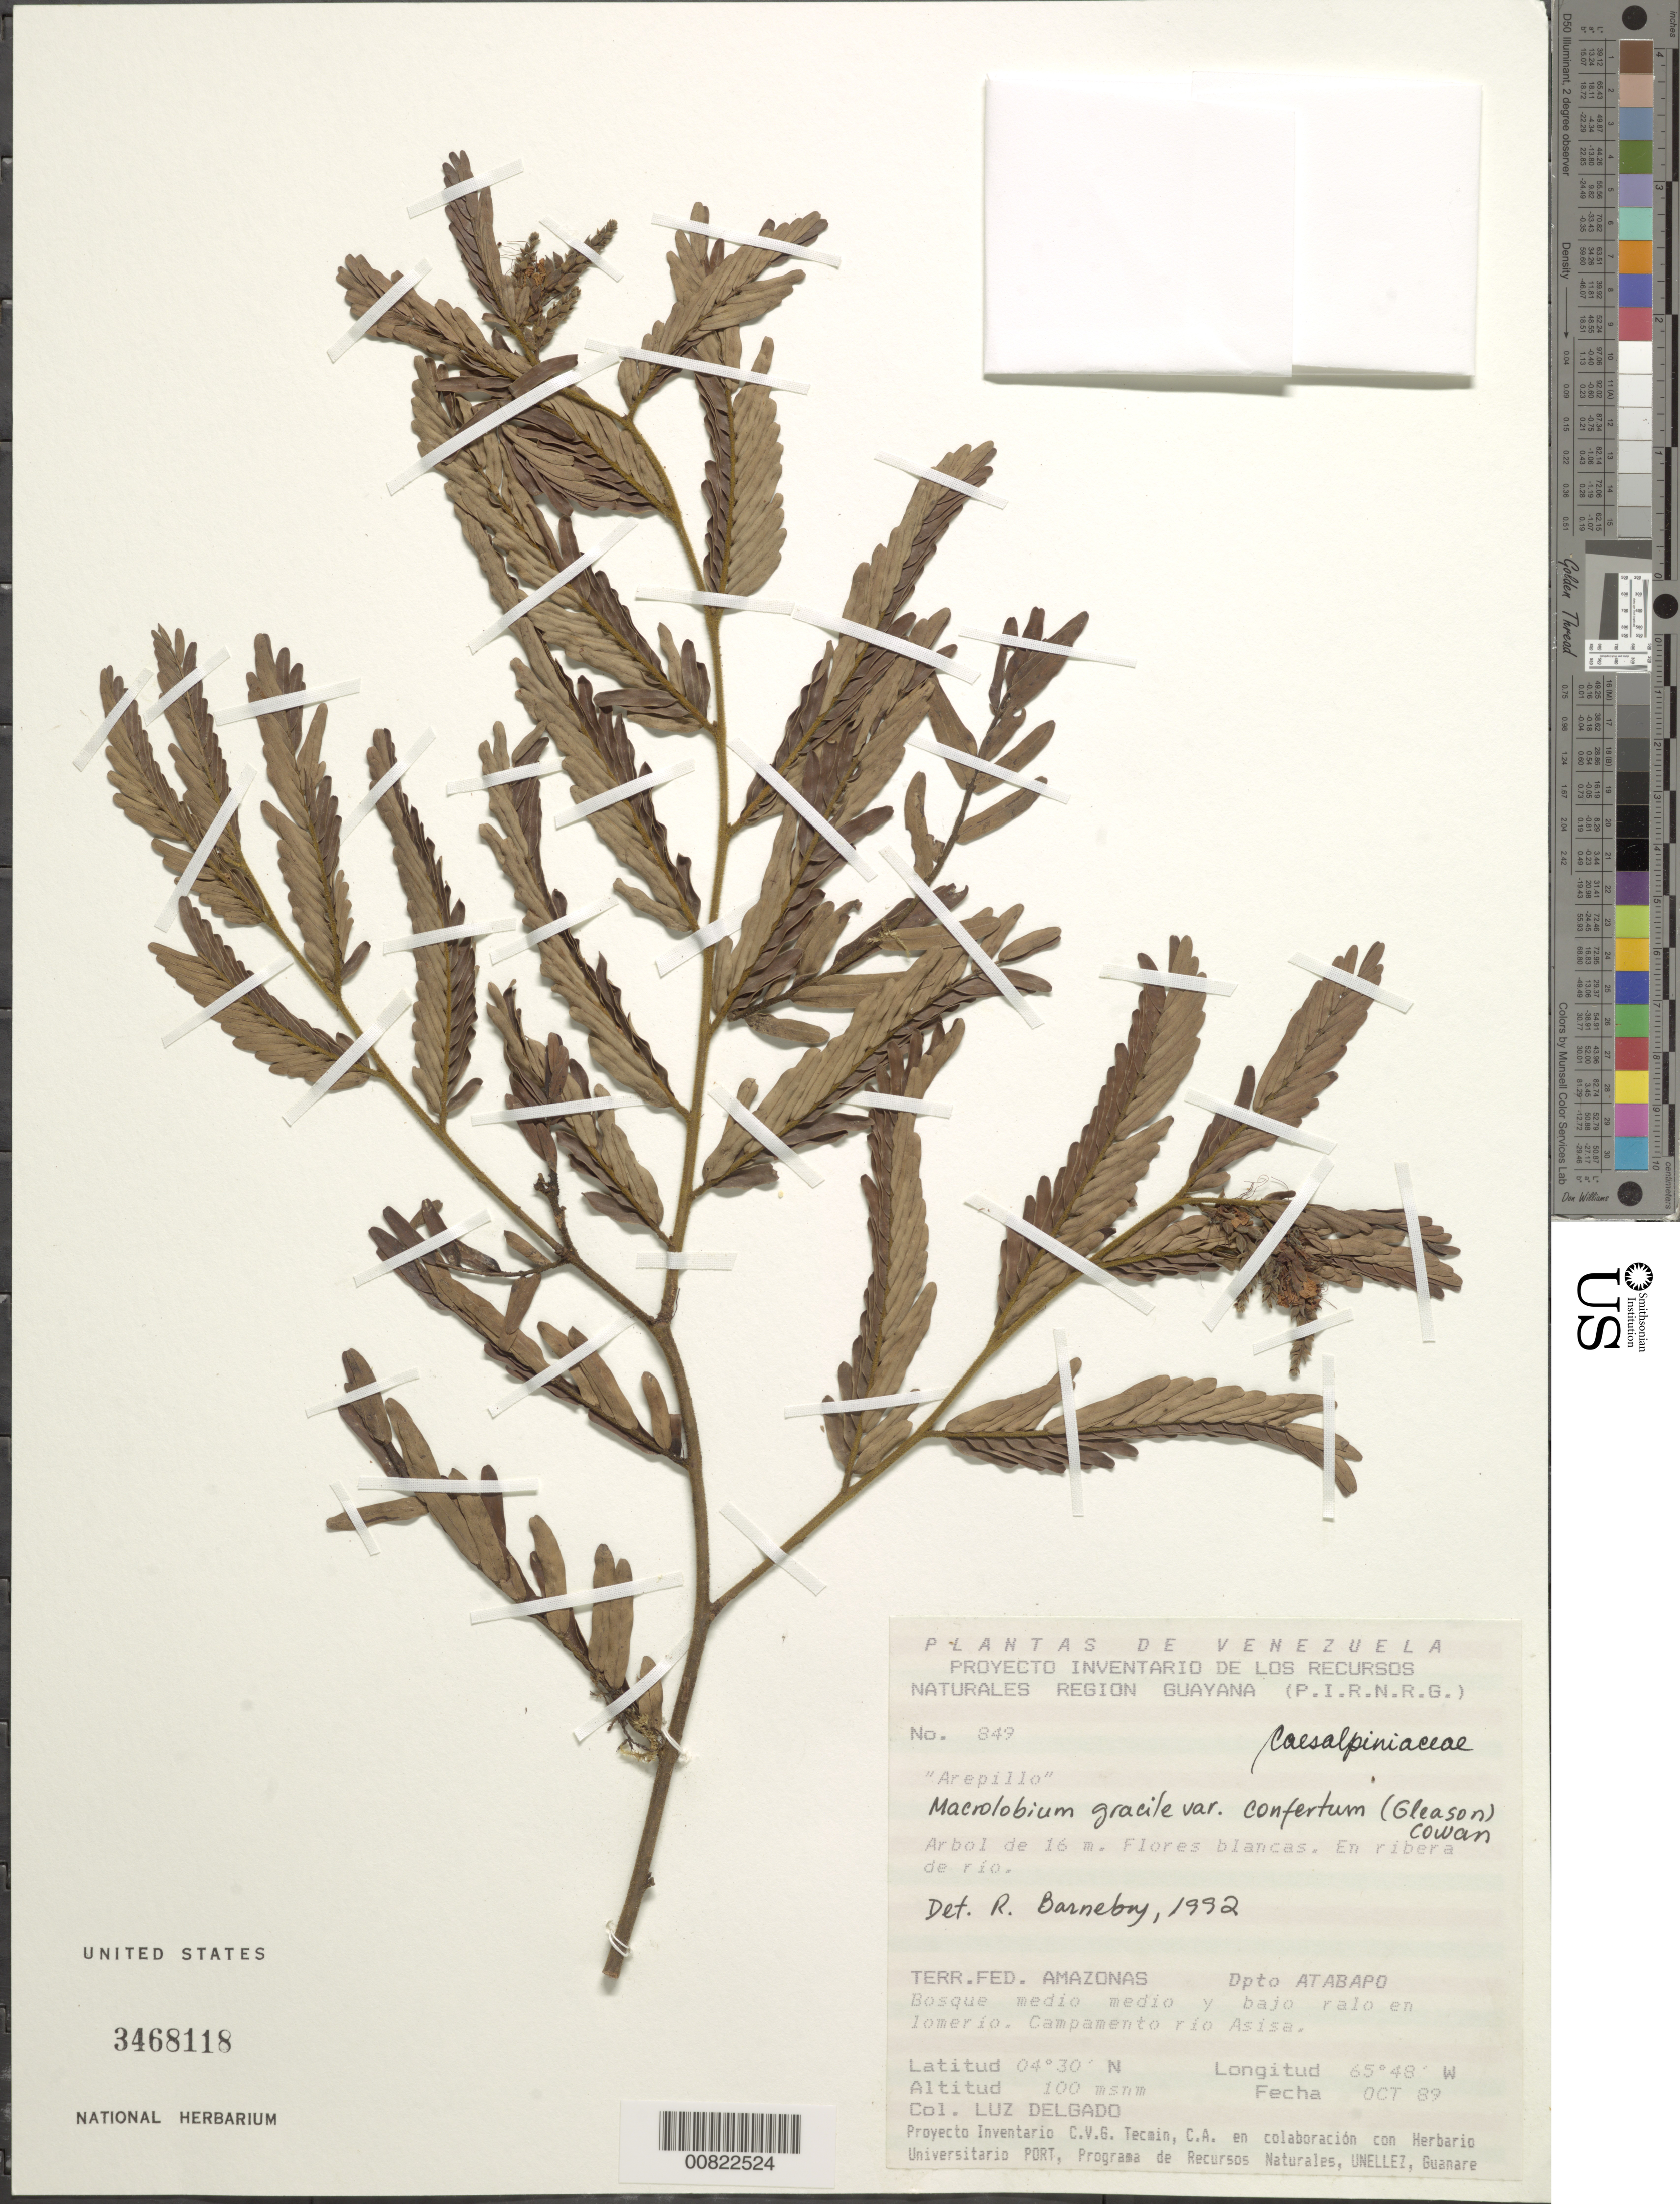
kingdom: Plantae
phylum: Tracheophyta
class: Magnoliopsida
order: Fabales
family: Fabaceae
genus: Macrolobium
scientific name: Macrolobium gracile var. confertum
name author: (Gleason) R.S. Cowan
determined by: Barneby, Rupert C., (NY)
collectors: L. Delgado V.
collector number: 849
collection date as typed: Oct-89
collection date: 1989-10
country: Venezuela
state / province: Amazonas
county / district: Atabapo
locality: Campamento Río Asisa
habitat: Bosque medio medio y bajo ralo en lomerio; en ribera de río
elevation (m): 100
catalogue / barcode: US 3468118